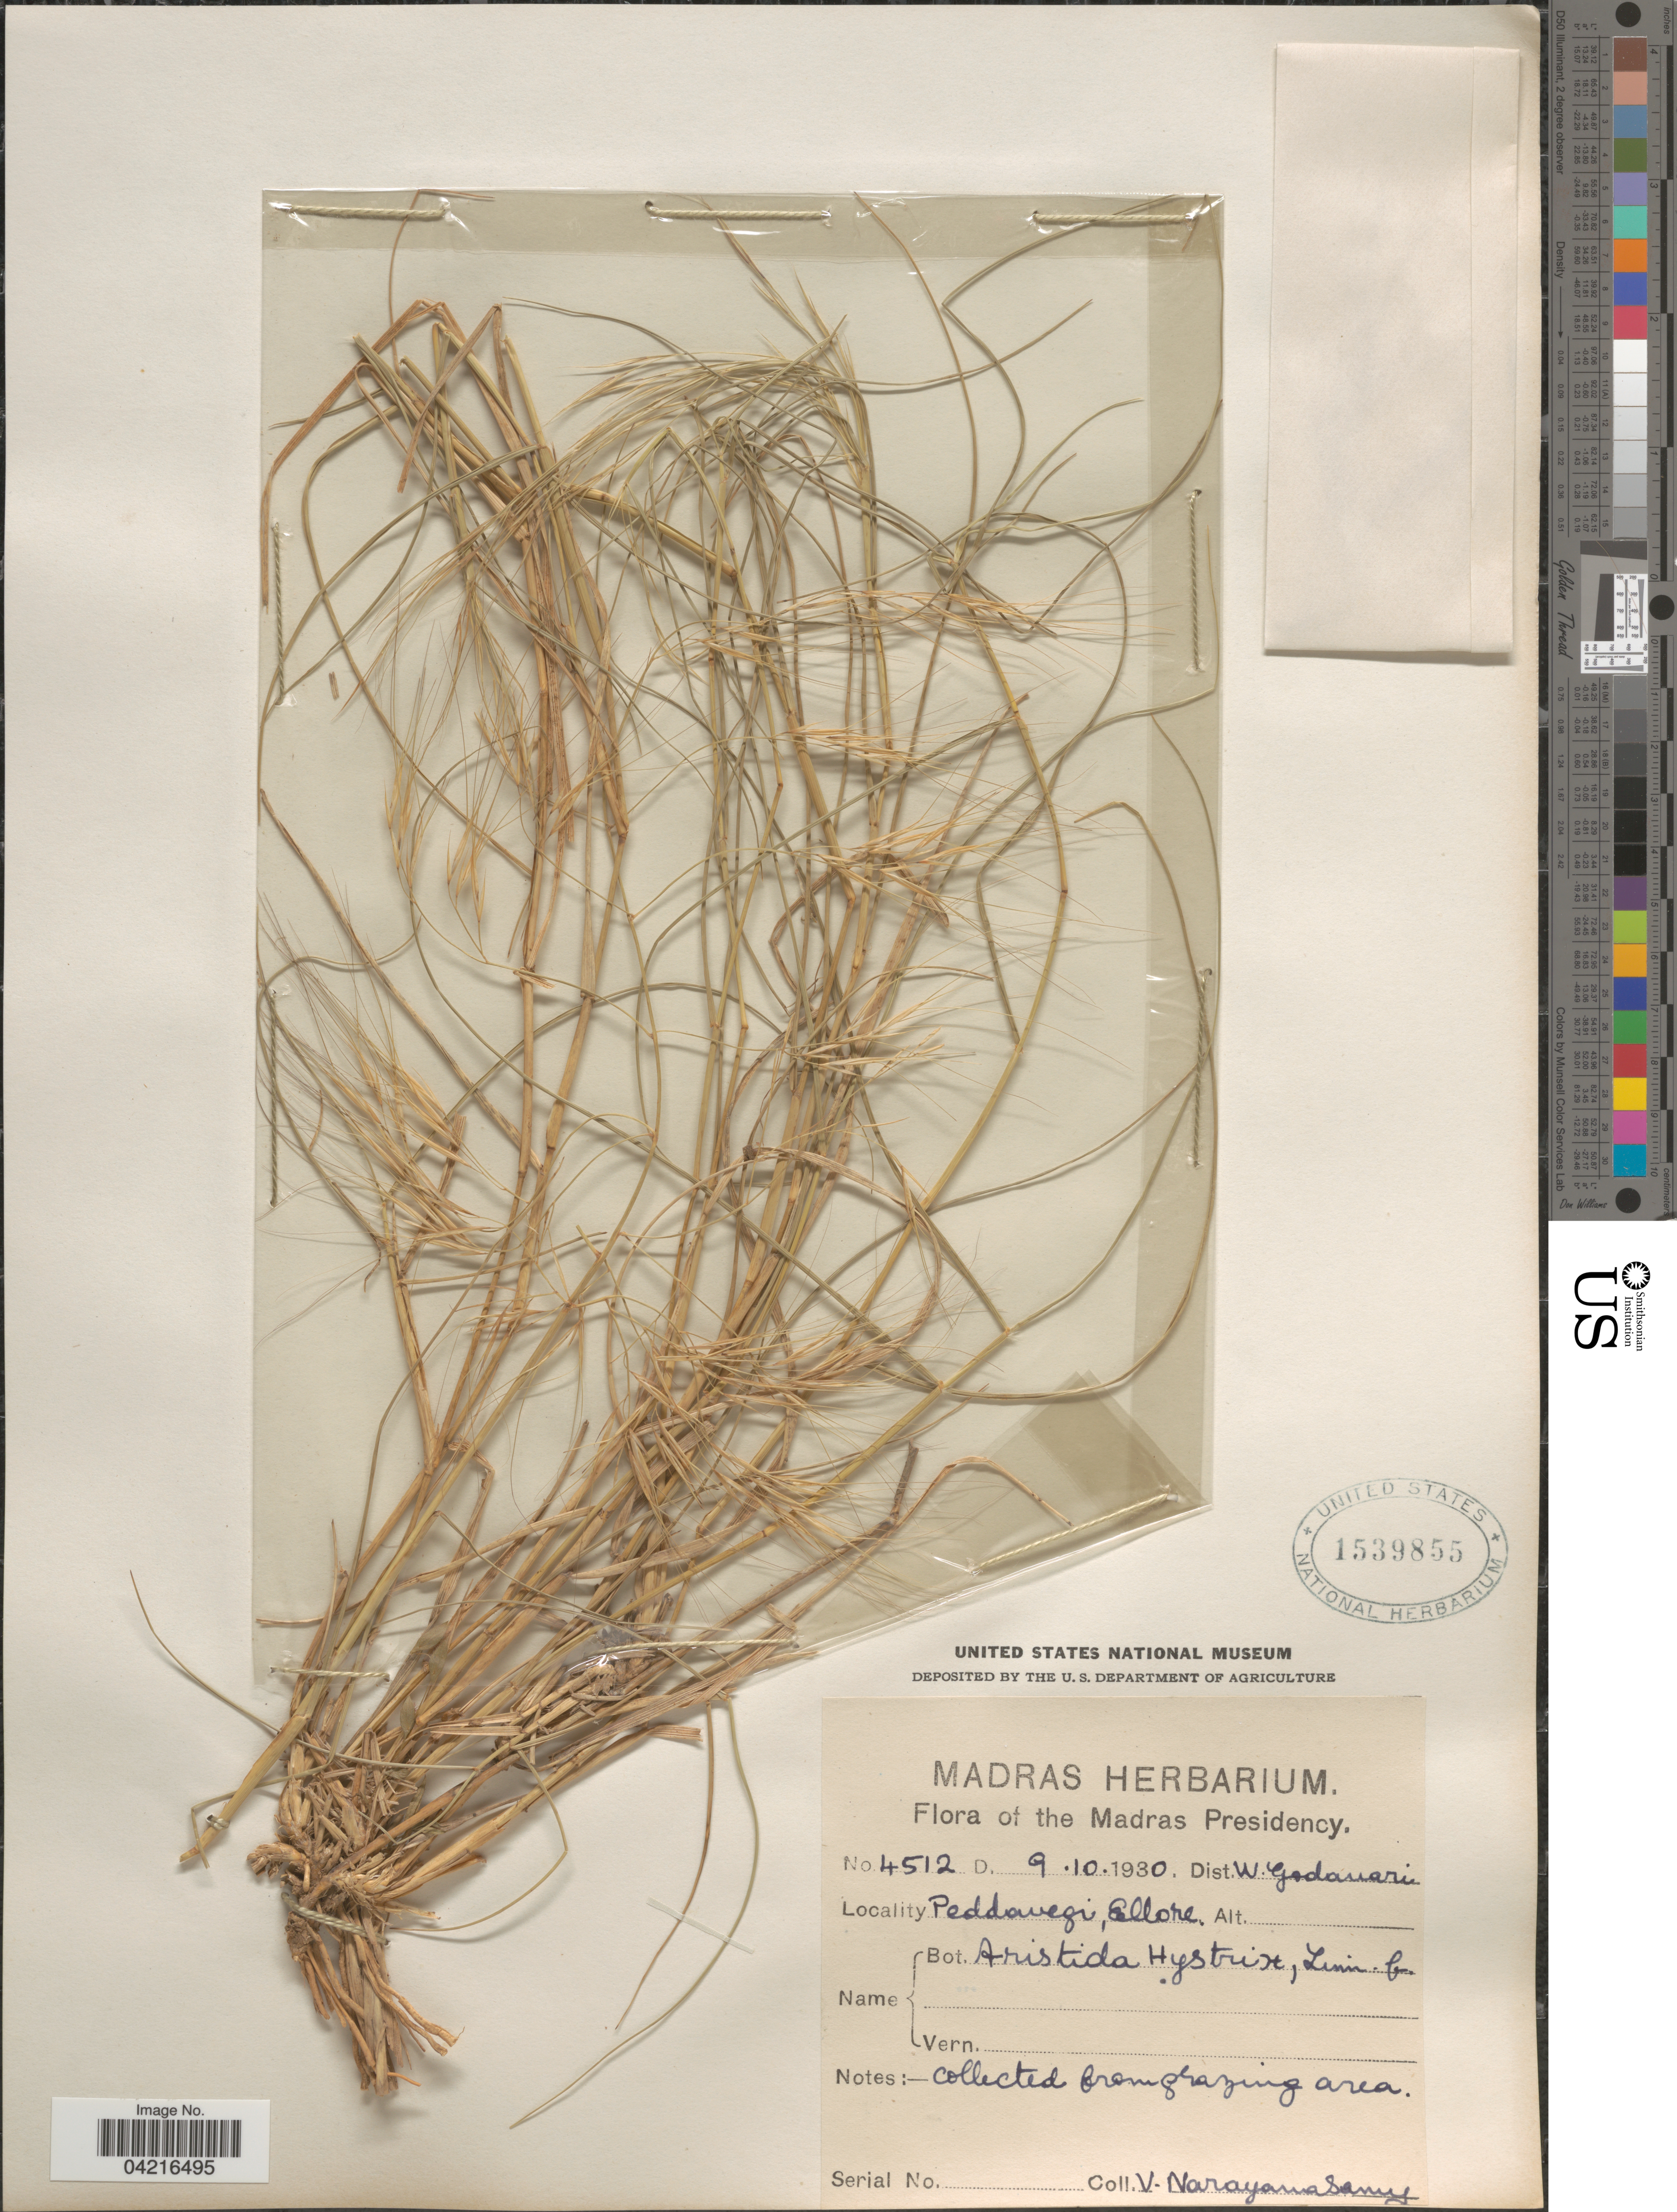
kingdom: Plantae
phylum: Tracheophyta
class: Liliopsida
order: Poales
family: Poaceae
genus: Aristida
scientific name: Aristida hystrix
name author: L.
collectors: V. Narayanaswami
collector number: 4512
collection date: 1930-10-09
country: India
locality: The Madras Presidency. Dist. W. Godavari. Peddavegi, Eellore.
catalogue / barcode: US 1539855